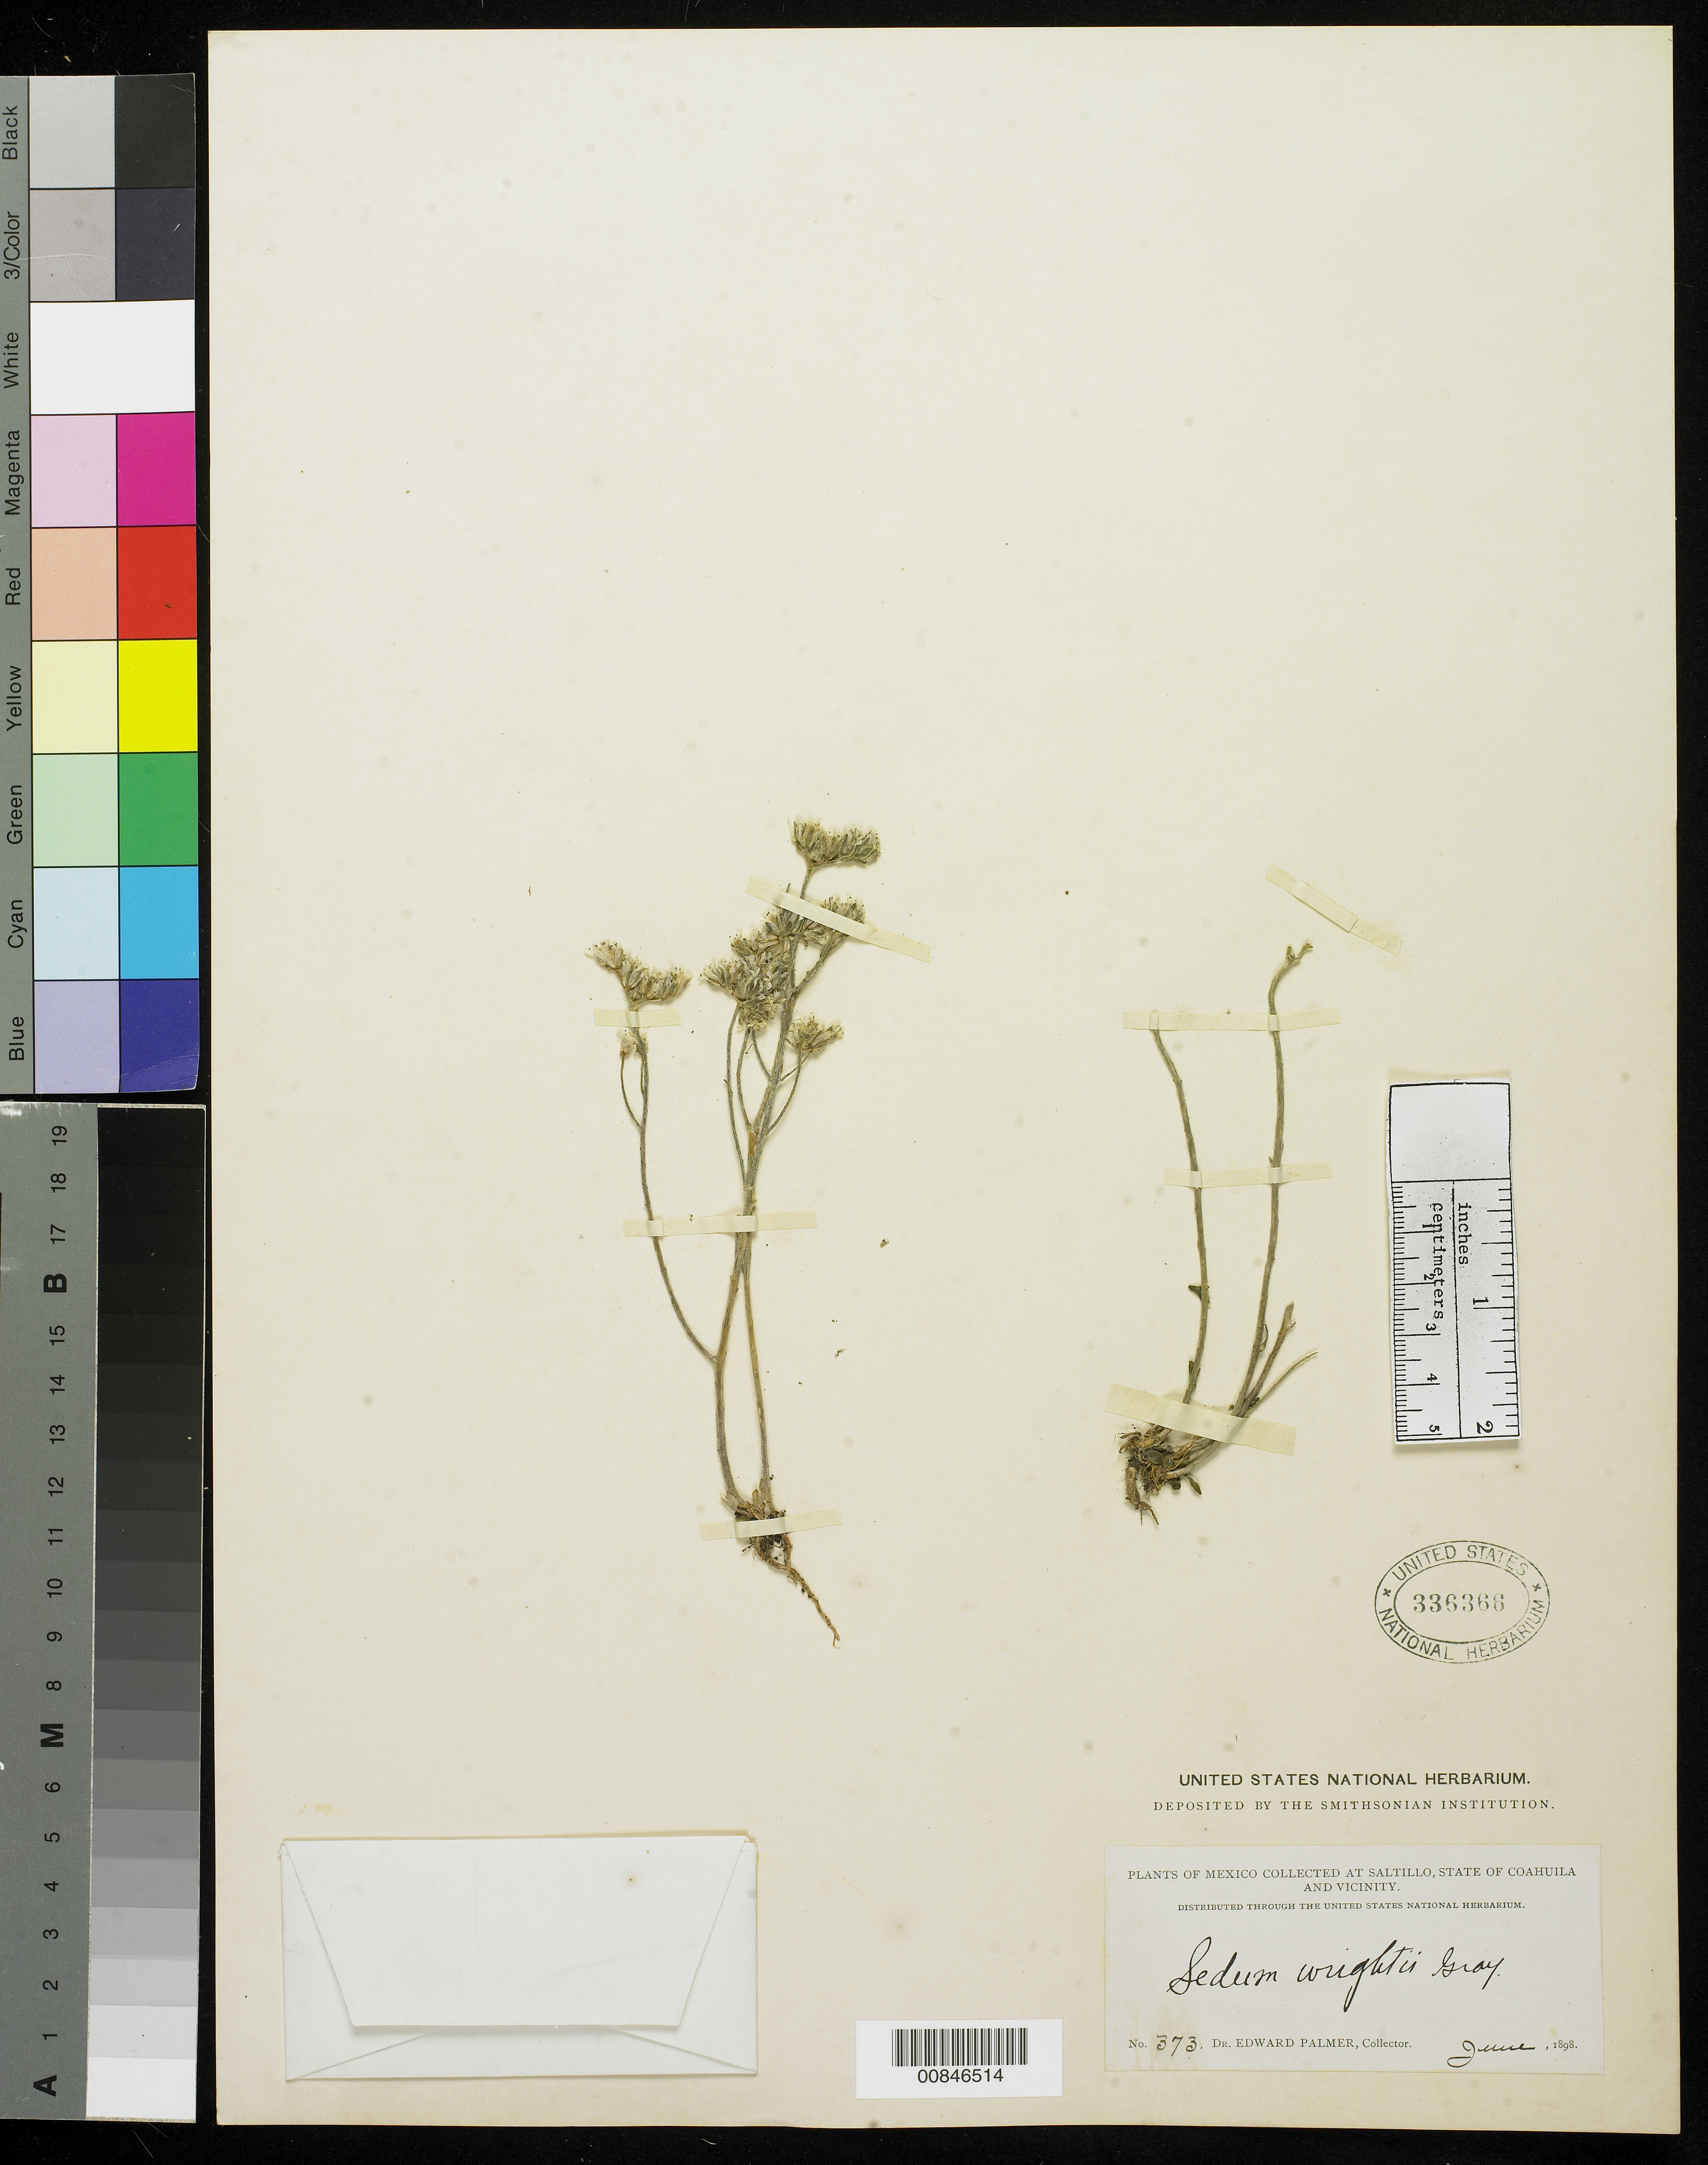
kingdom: Plantae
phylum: Tracheophyta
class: Magnoliopsida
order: Saxifragales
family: Crassulaceae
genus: Sedum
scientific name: Sedum wrightii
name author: A. Gray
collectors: E. Palmer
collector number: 373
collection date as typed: Jun 1898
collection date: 1898-06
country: Mexico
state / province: Coahuila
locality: Saltillo, Coahuila and vicinity.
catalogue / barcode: US 336366